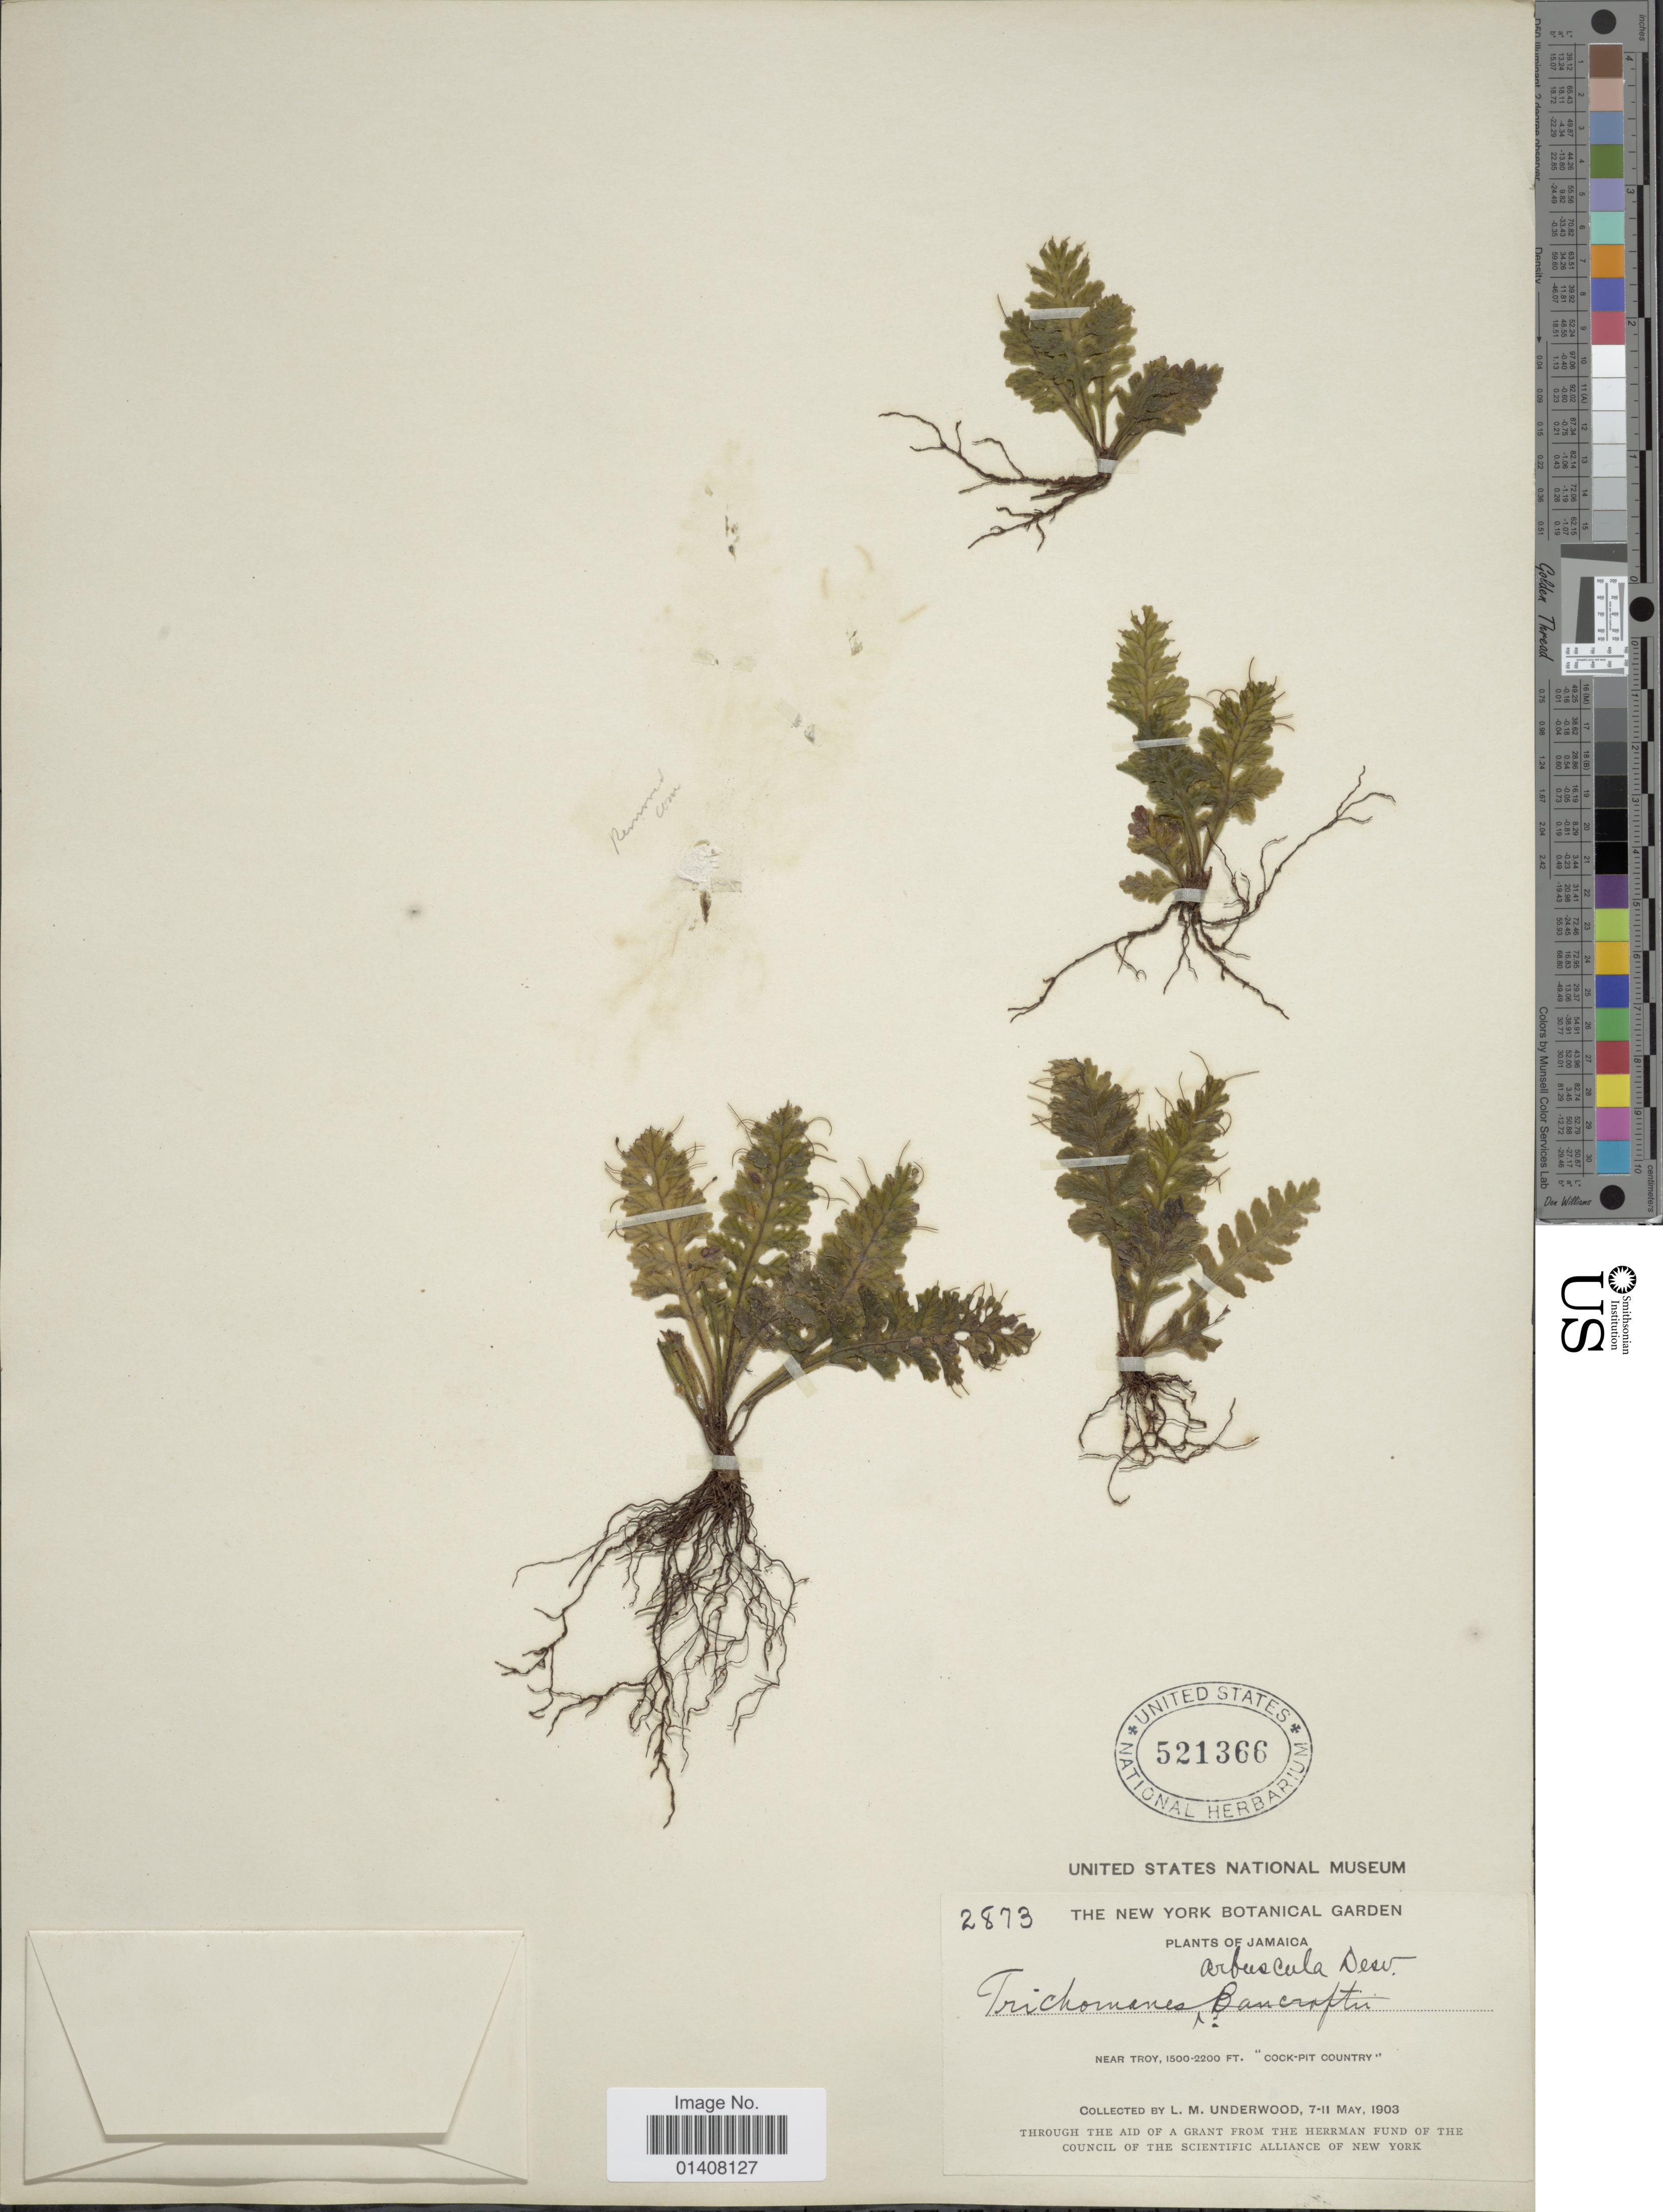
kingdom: Plantae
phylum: Tracheophyta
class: Polypodiopsida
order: Hymenophyllales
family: Hymenophyllaceae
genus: Trichomanes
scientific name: Trichomanes holopterum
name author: Kunze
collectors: L. M. Underwood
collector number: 2873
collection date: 1903-05-07/1903-05-11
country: Jamaica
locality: Near Troy, Cock-pit Country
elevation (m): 457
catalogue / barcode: US 521366